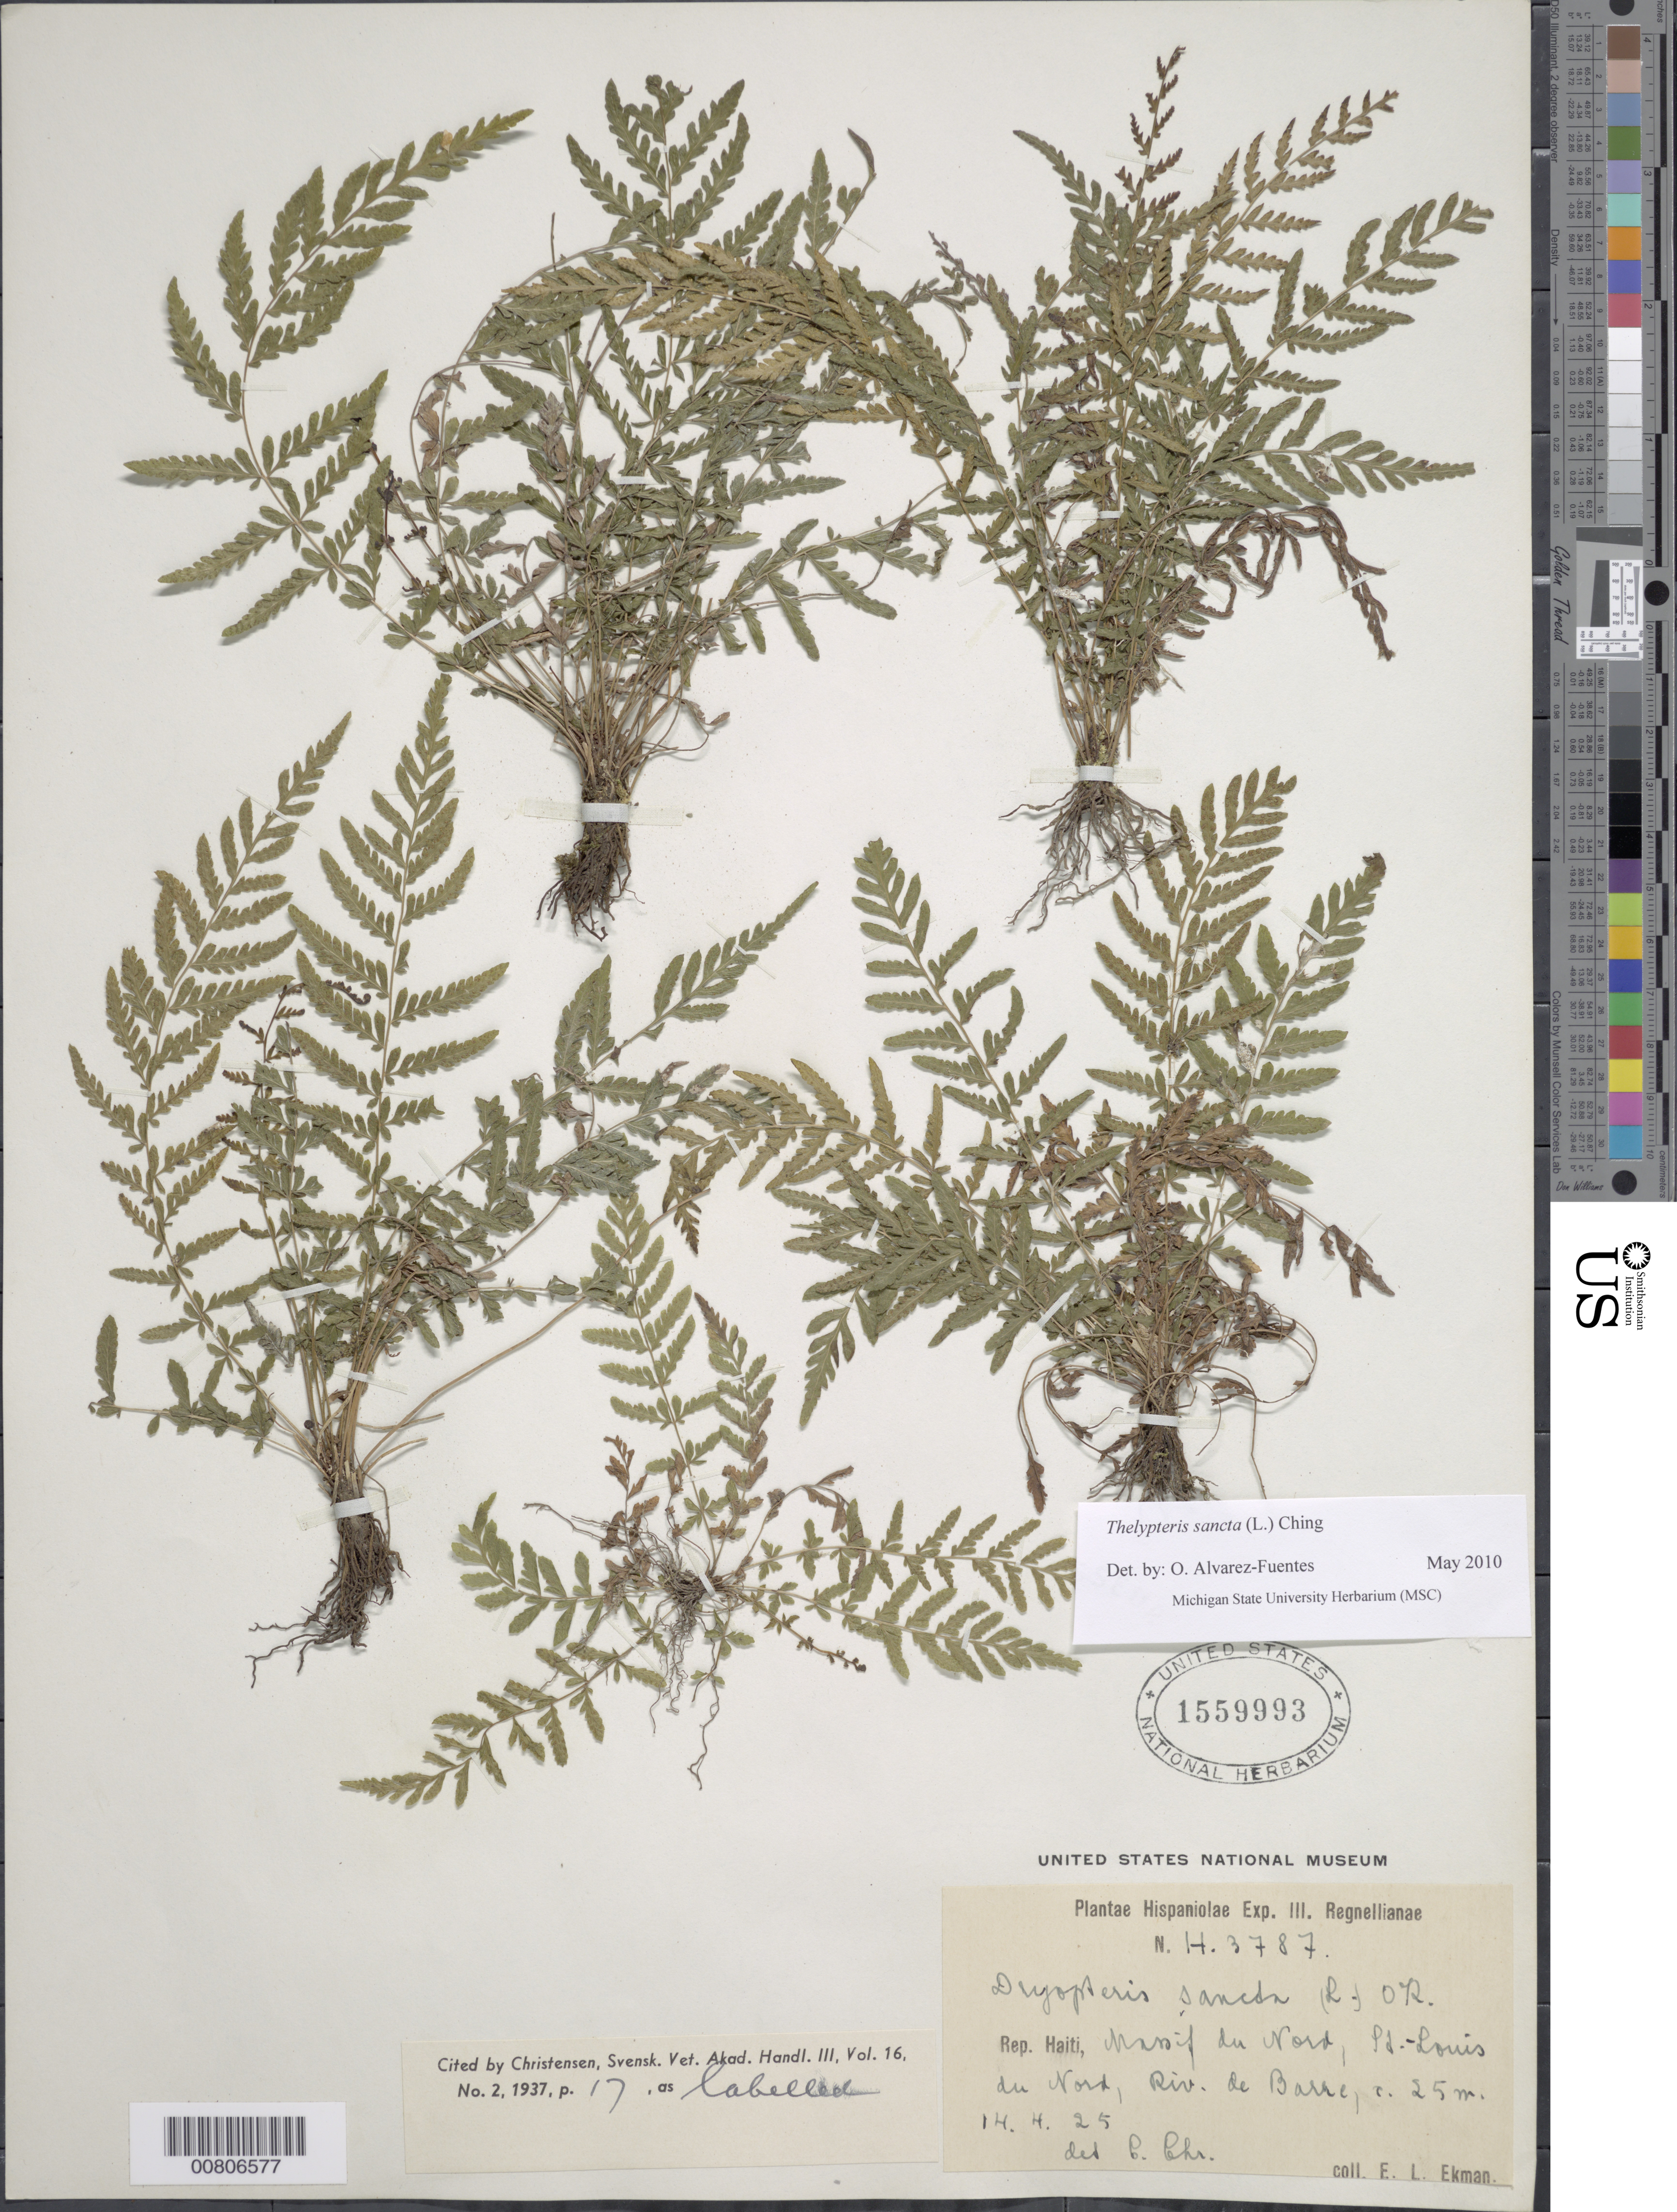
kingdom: Plantae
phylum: Tracheophyta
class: Polypodiopsida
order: Polypodiales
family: Thelypteridaceae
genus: Amauropelta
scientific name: Amauropelta sancta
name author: (L.) Pic. Serm.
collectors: E. L. Ekman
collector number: H 3787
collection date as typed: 14 Apr 1925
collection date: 1925-04-14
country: Haiti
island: Hispaniola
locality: Massif du Nord, St. Louis du Nord, Riv. De Barre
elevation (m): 25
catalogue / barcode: US 1559993